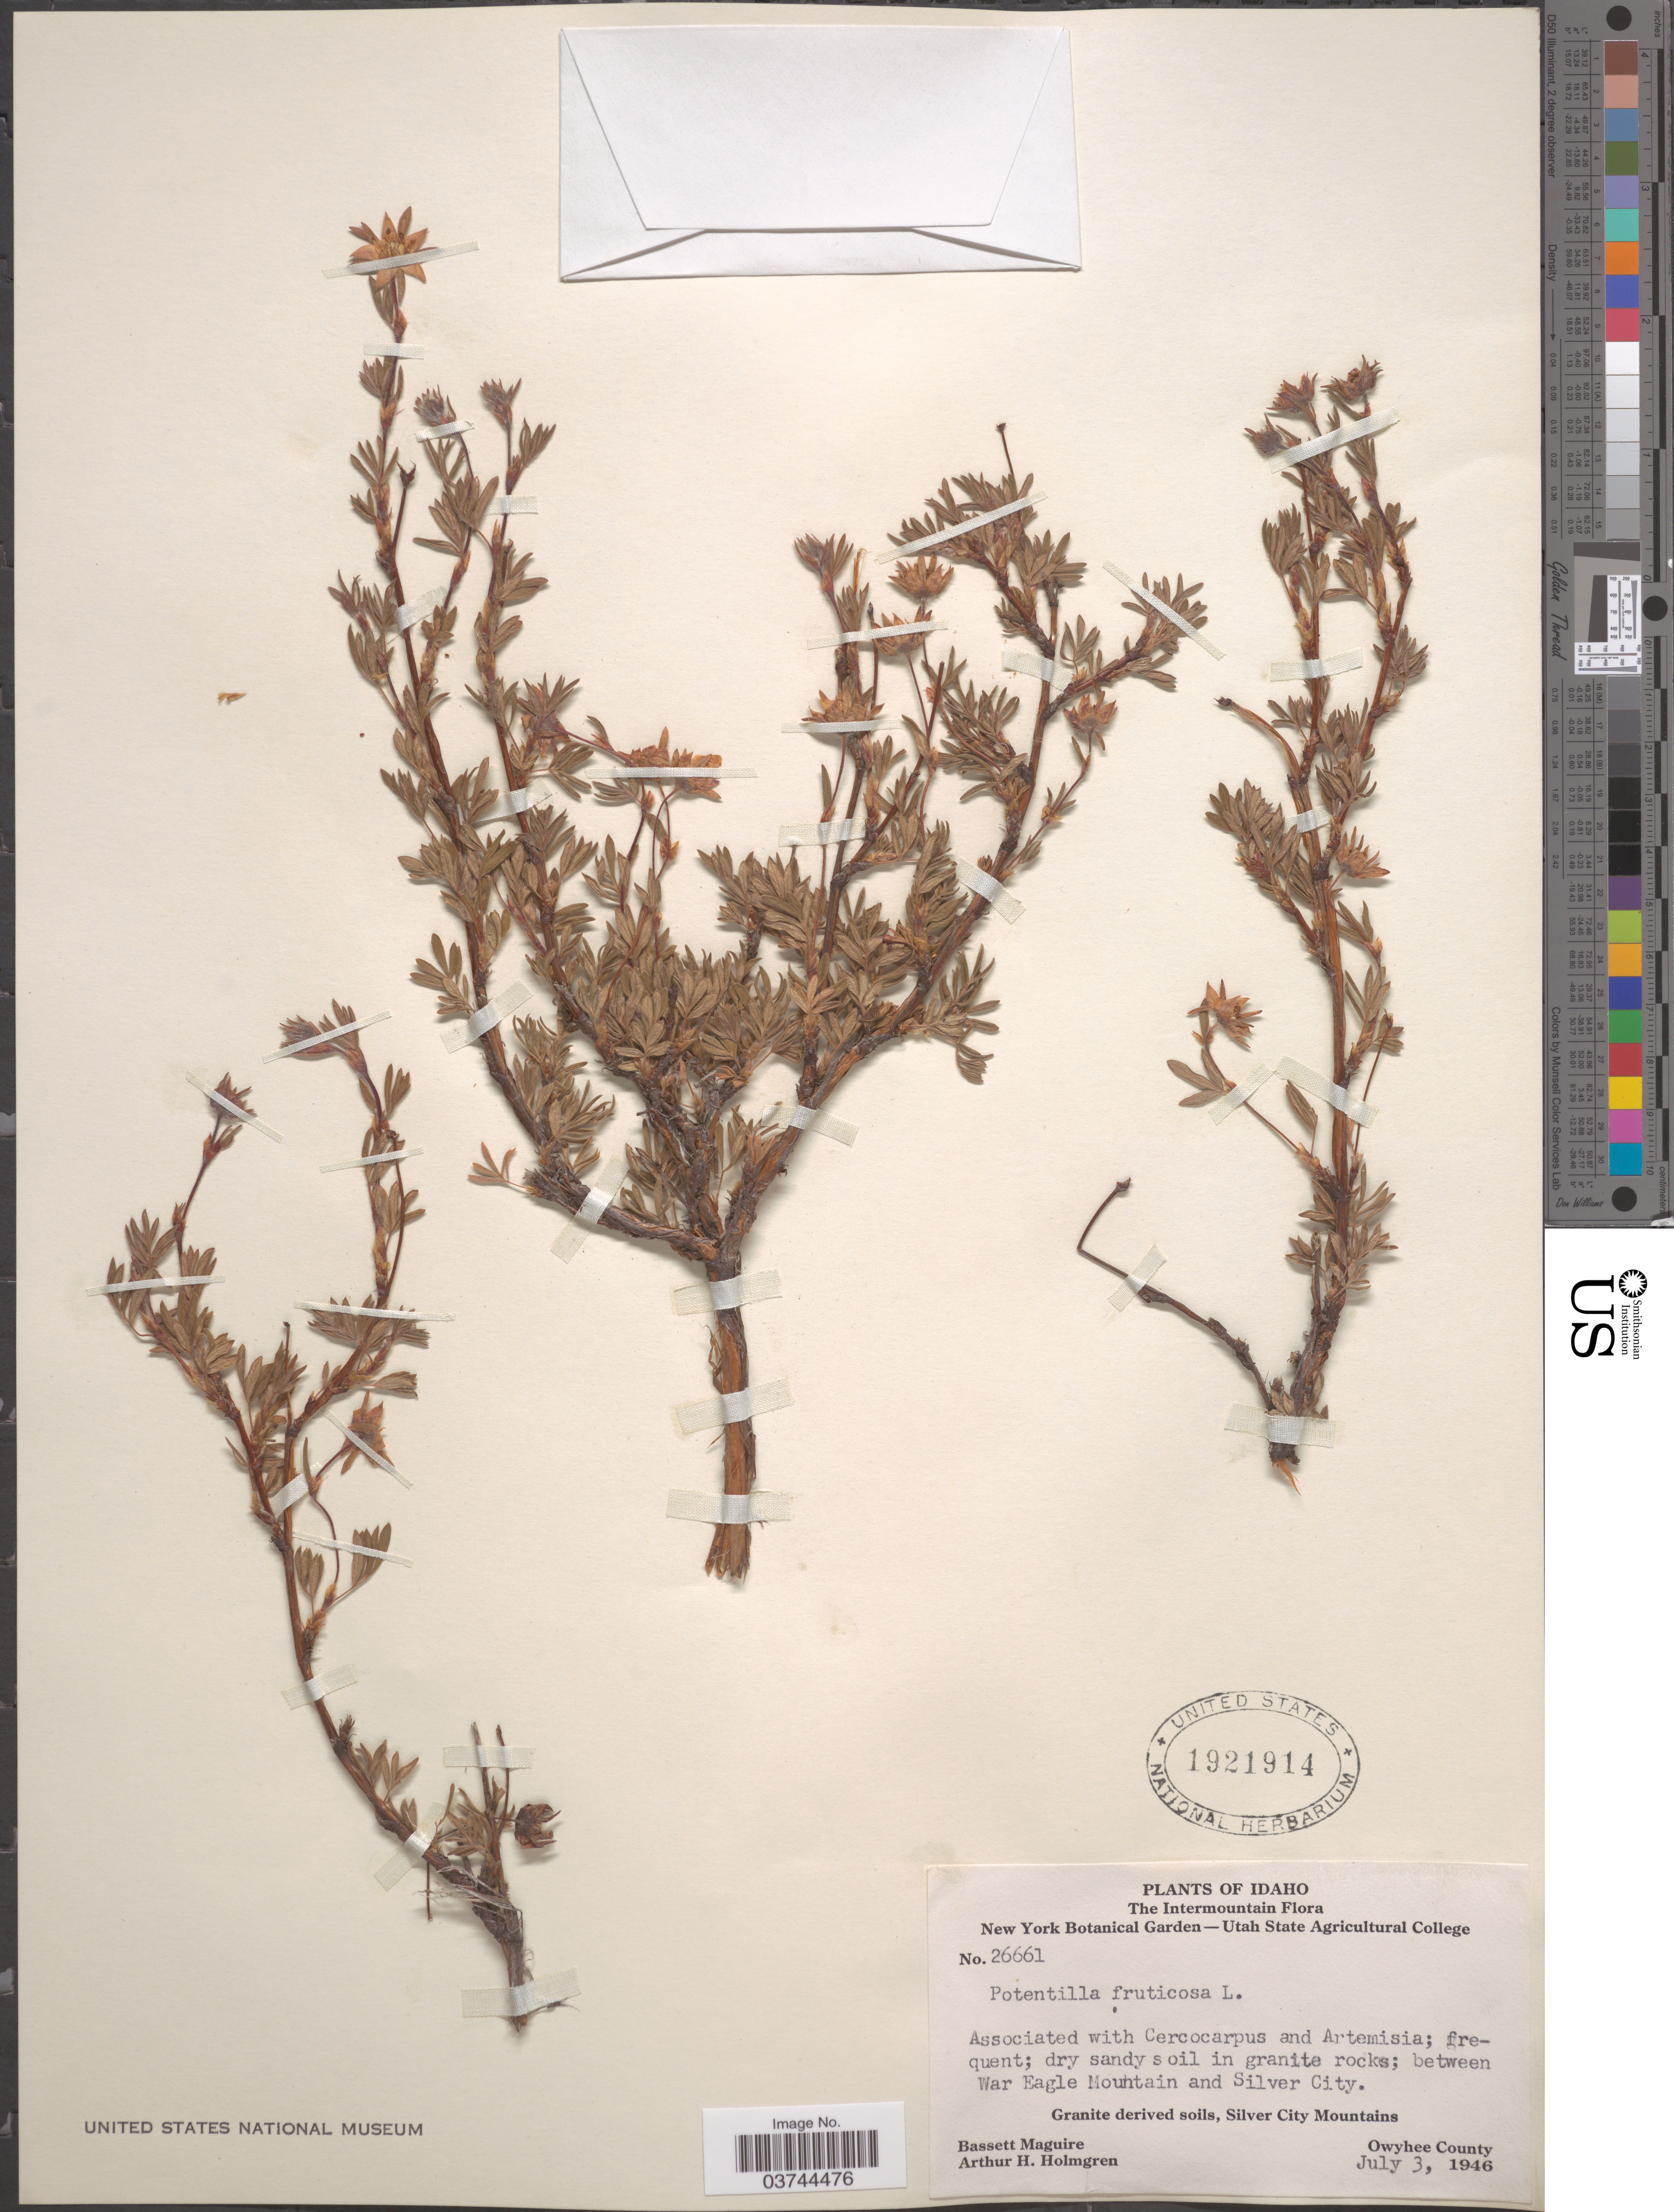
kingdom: Plantae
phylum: Tracheophyta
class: Magnoliopsida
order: Rosales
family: Rosaceae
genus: Dasiphora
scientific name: Dasiphora fruticosa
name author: (L.) Rydb.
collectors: B. Maguire & A. H. Holmgren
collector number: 26661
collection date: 1946-07-03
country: United States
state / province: Idaho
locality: The Intermountain. Between War Eagle Mountain and Silver City. Silver City Mountains. Owyhee County.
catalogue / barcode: US 1921914